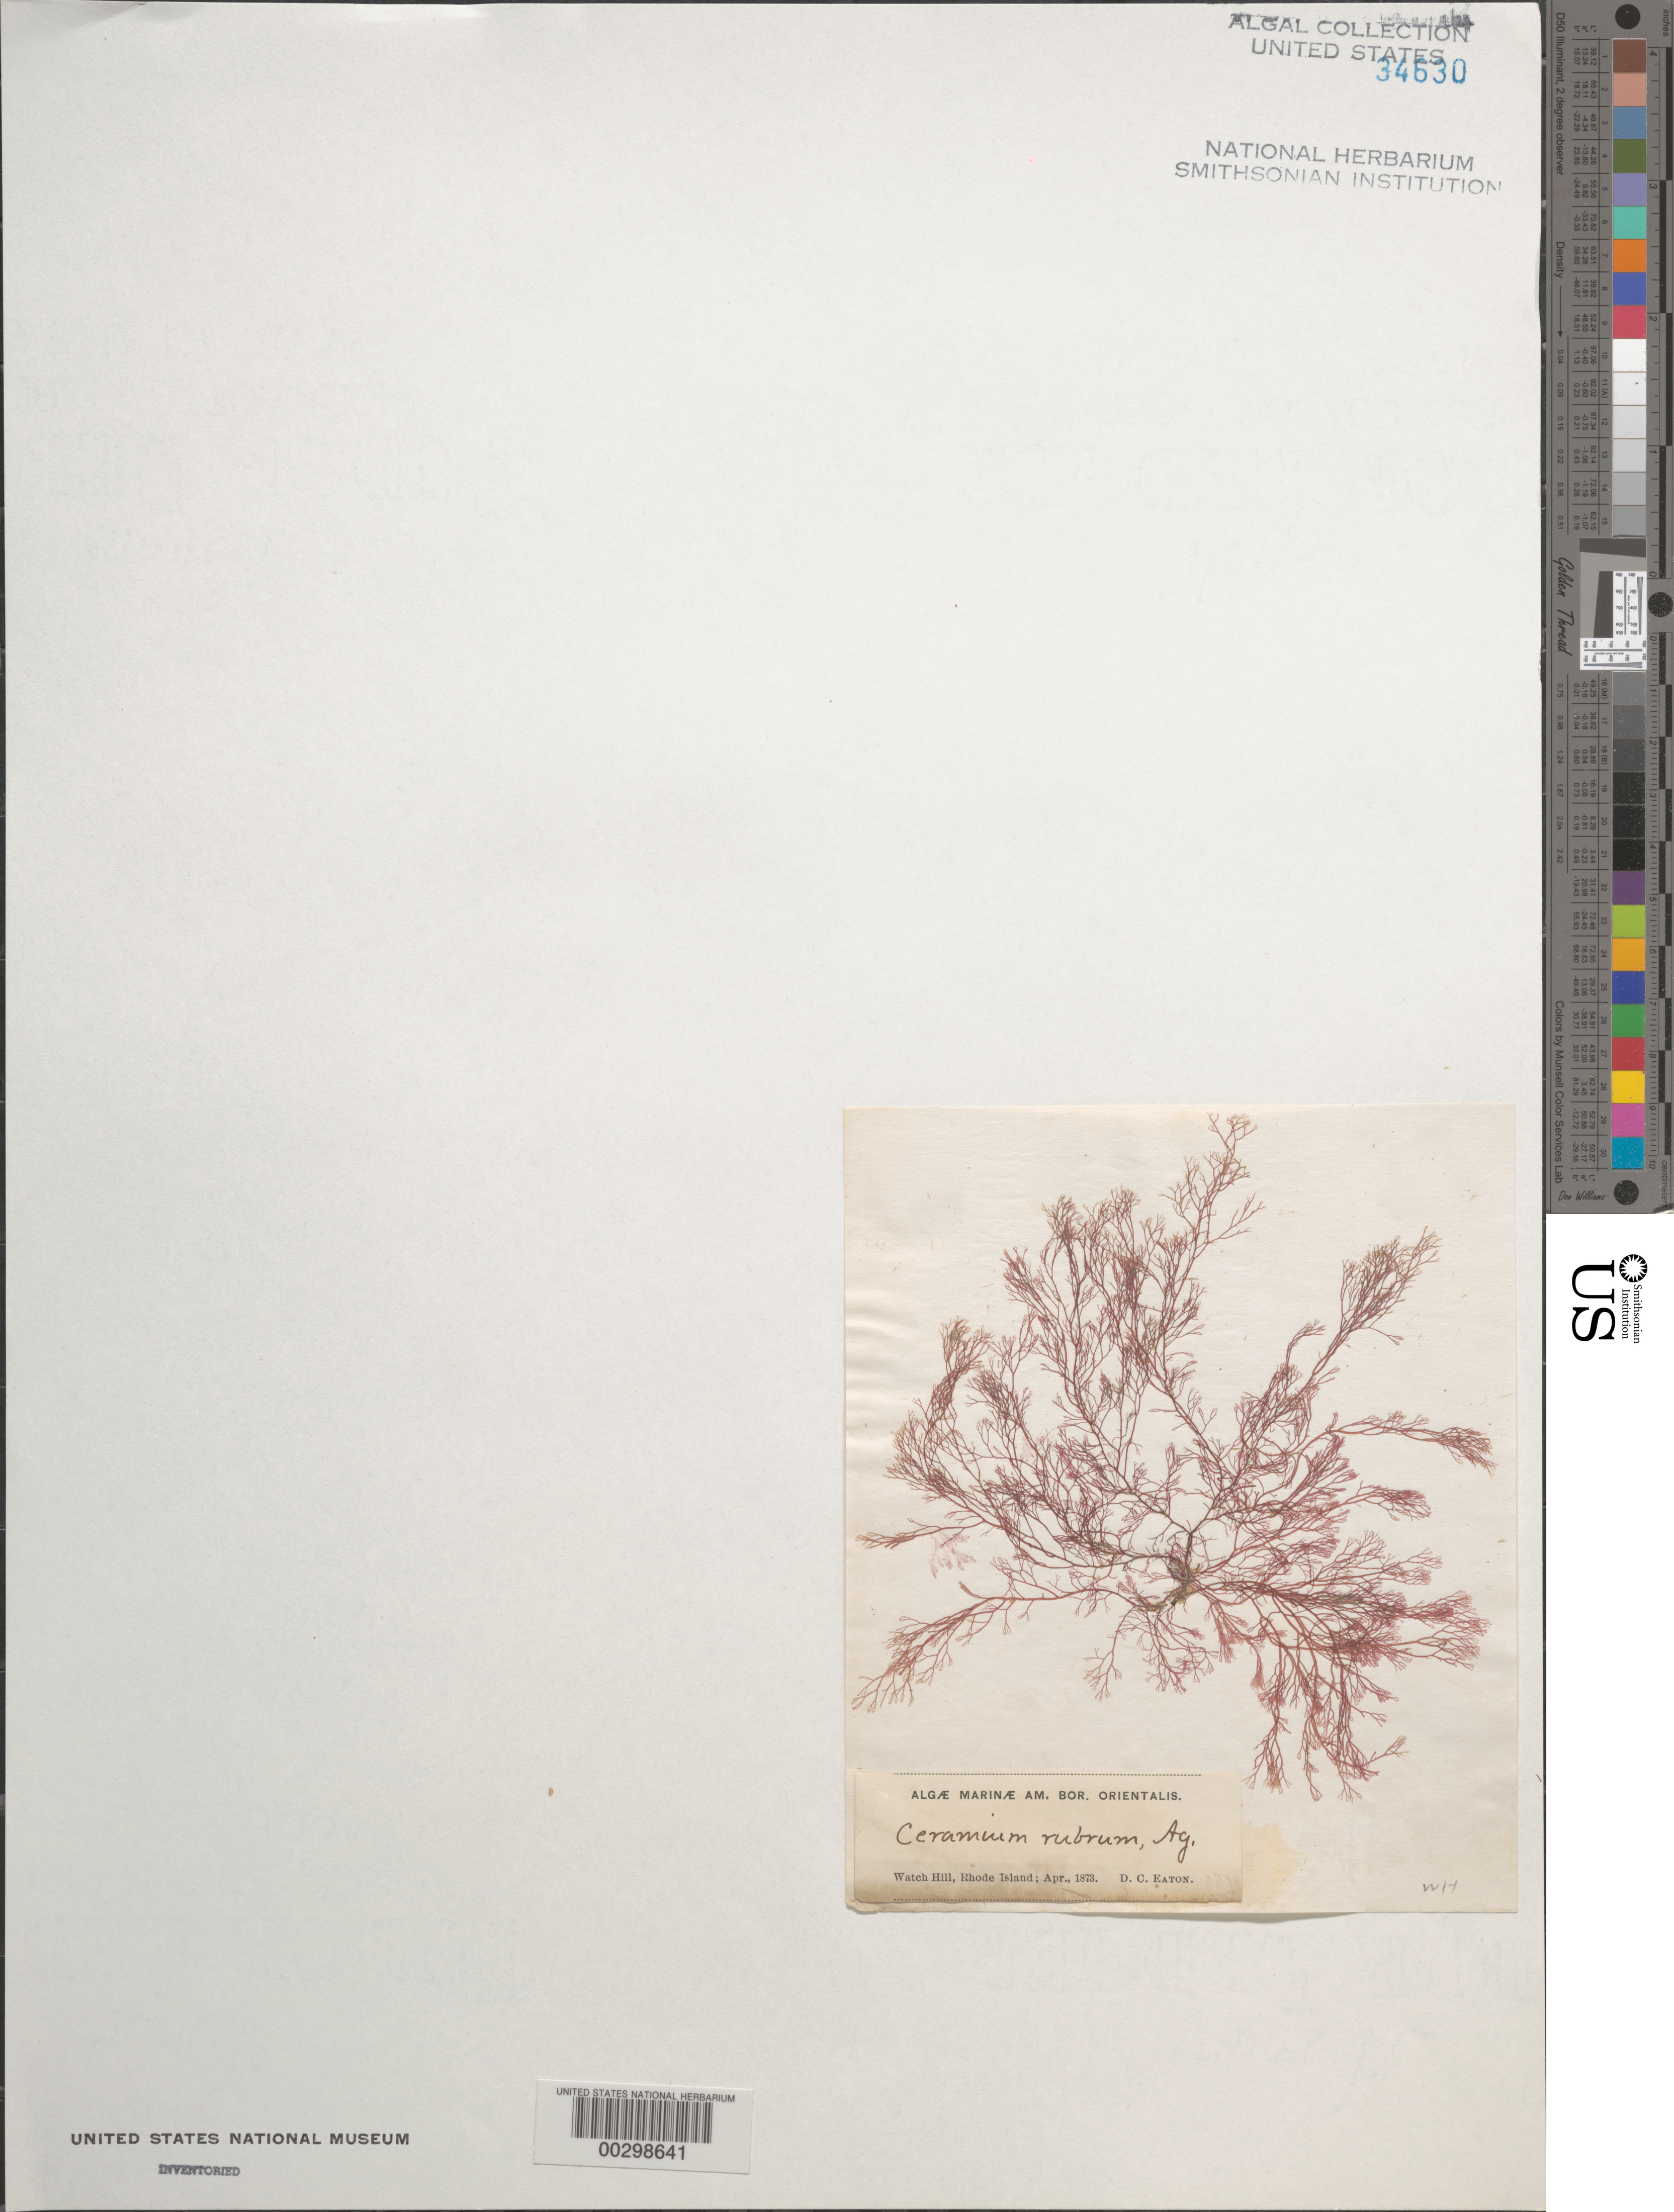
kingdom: Plantae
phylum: Rhodophyta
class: Florideophyceae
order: Ceramiales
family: Ceramiaceae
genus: Ceramium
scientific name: Ceramium rubrum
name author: C. Agardh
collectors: D. C. Eaton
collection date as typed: Apr 1873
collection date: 1873-04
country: United States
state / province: Rhode Island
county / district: Washington County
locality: Watch Hill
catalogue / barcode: US 34630